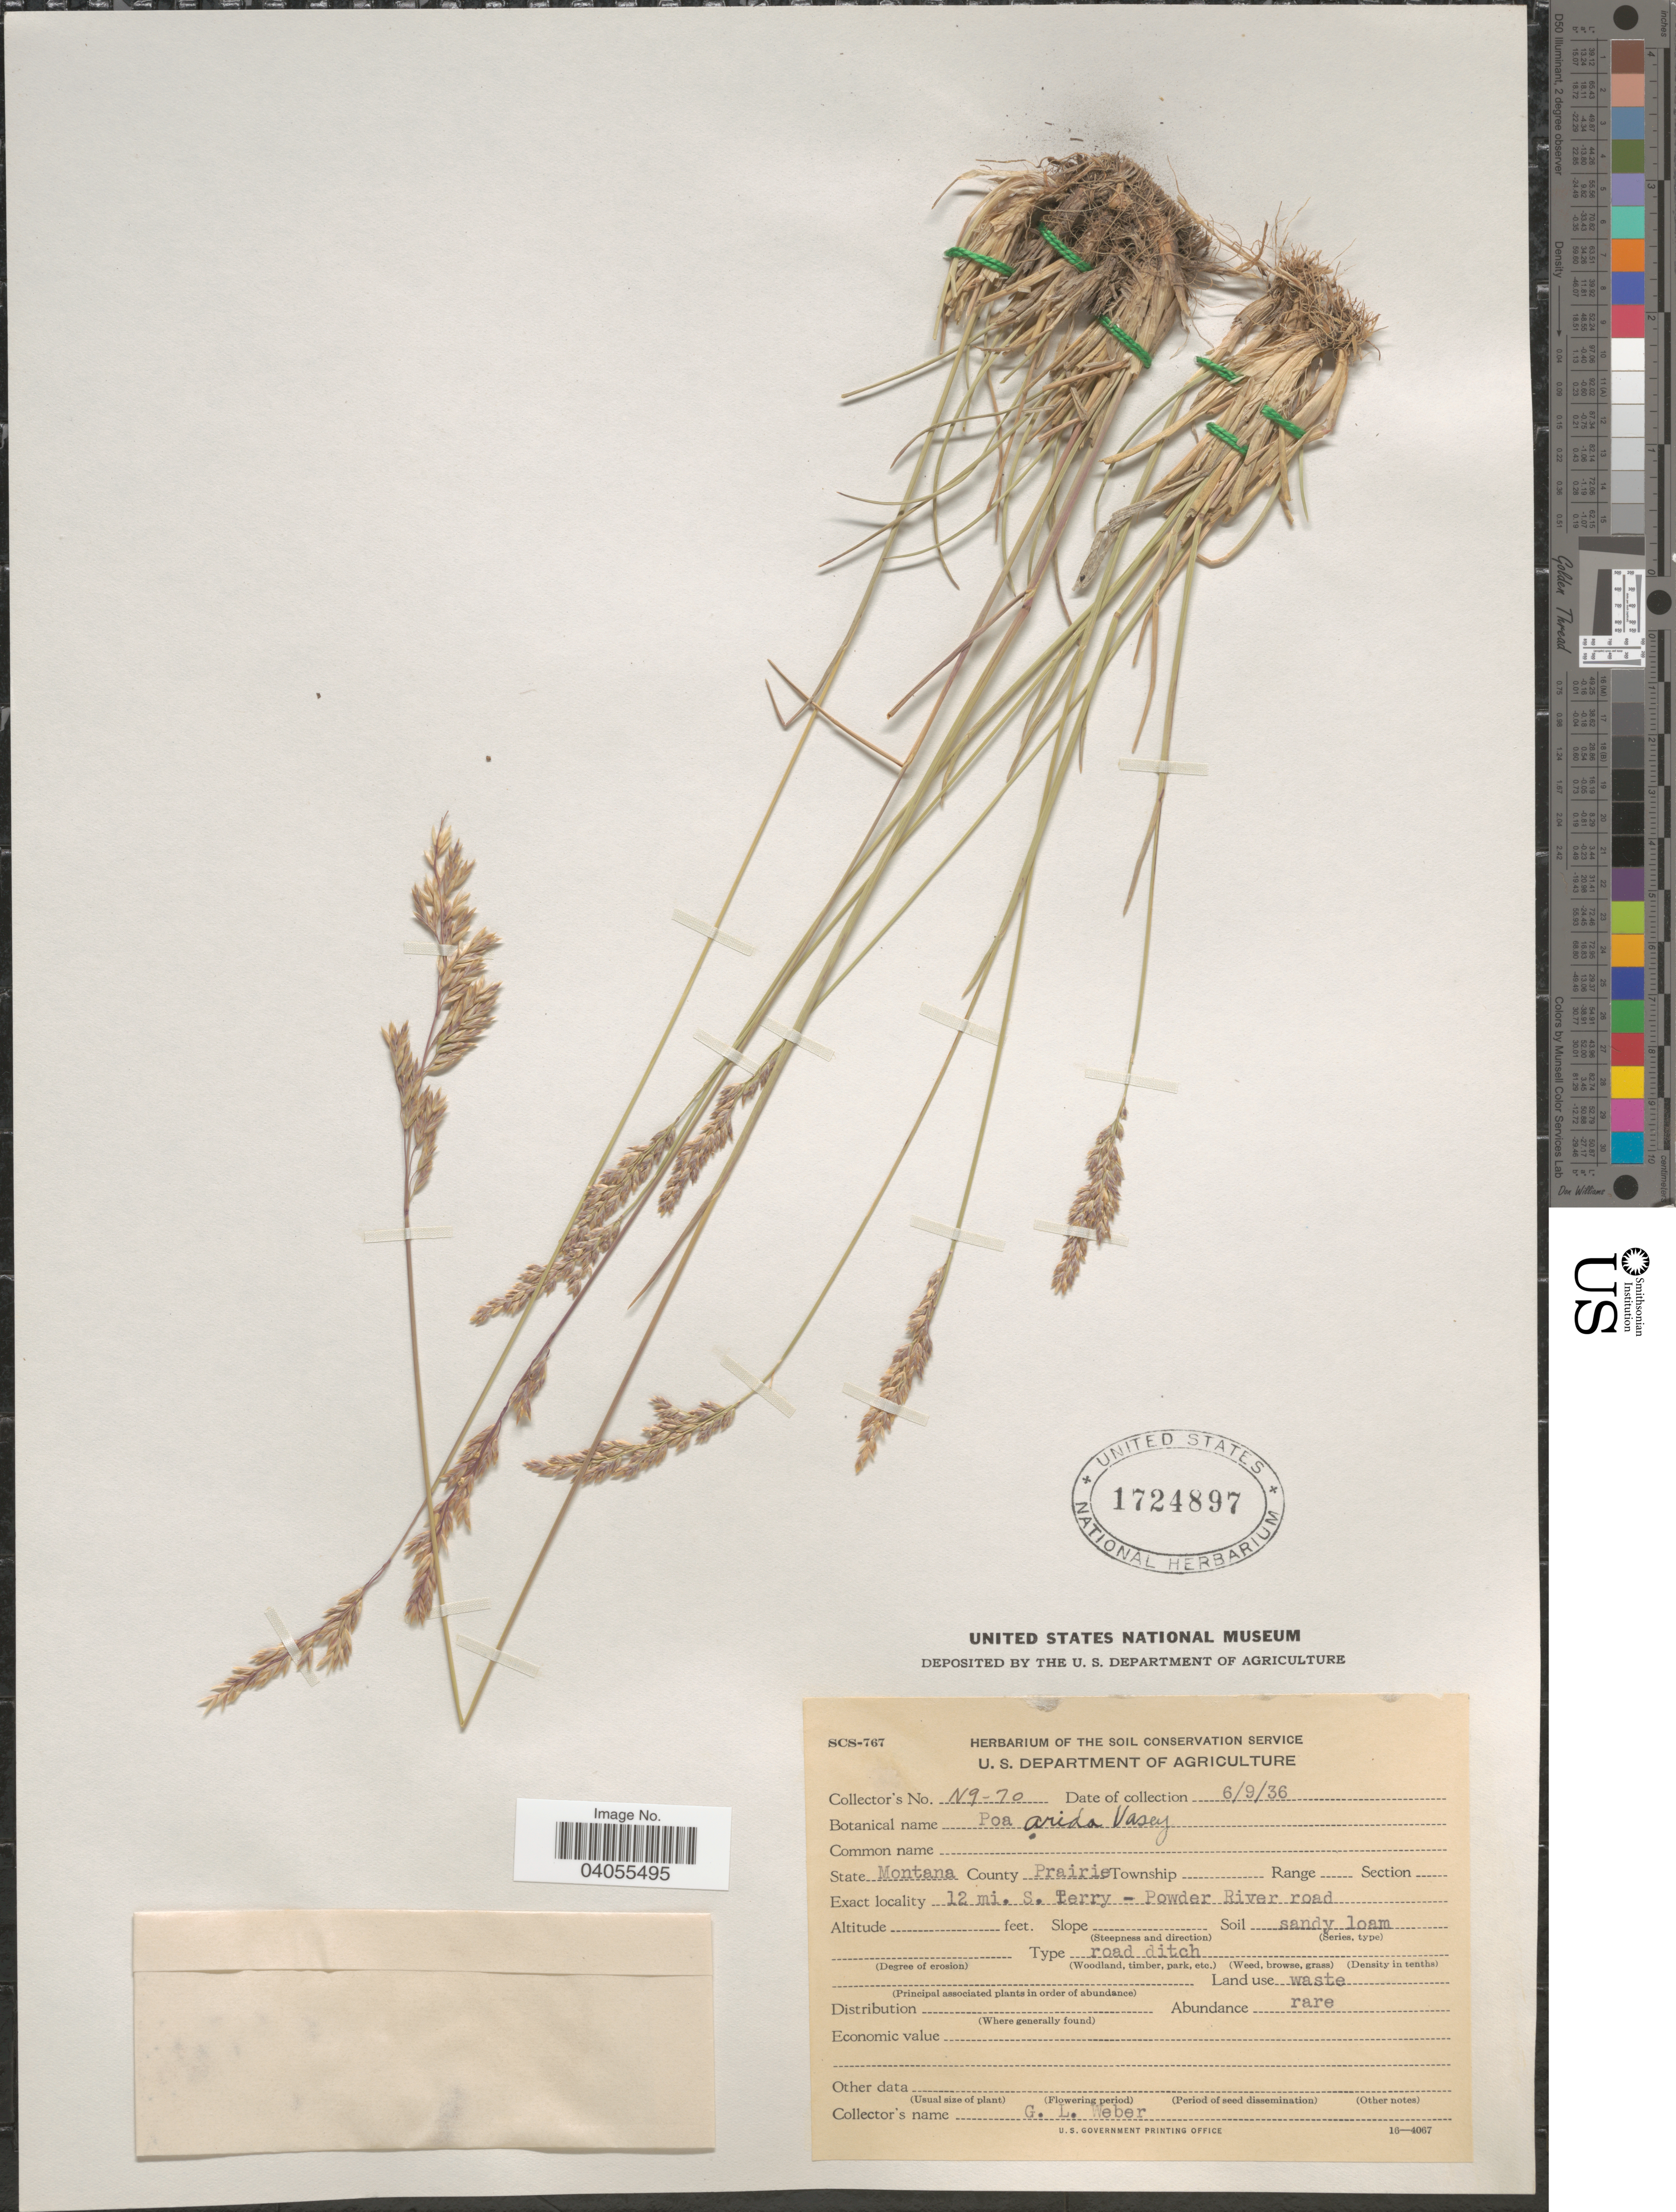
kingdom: Plantae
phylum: Tracheophyta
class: Liliopsida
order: Poales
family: Poaceae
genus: Poa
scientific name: Poa arida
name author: Vasey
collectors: G. Weber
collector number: N9-70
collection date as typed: Transcribed d/m/y: 9/6/36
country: United States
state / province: Montana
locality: County Prairie. 12 mi. S Terry - Powder River road.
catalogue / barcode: US 1724897